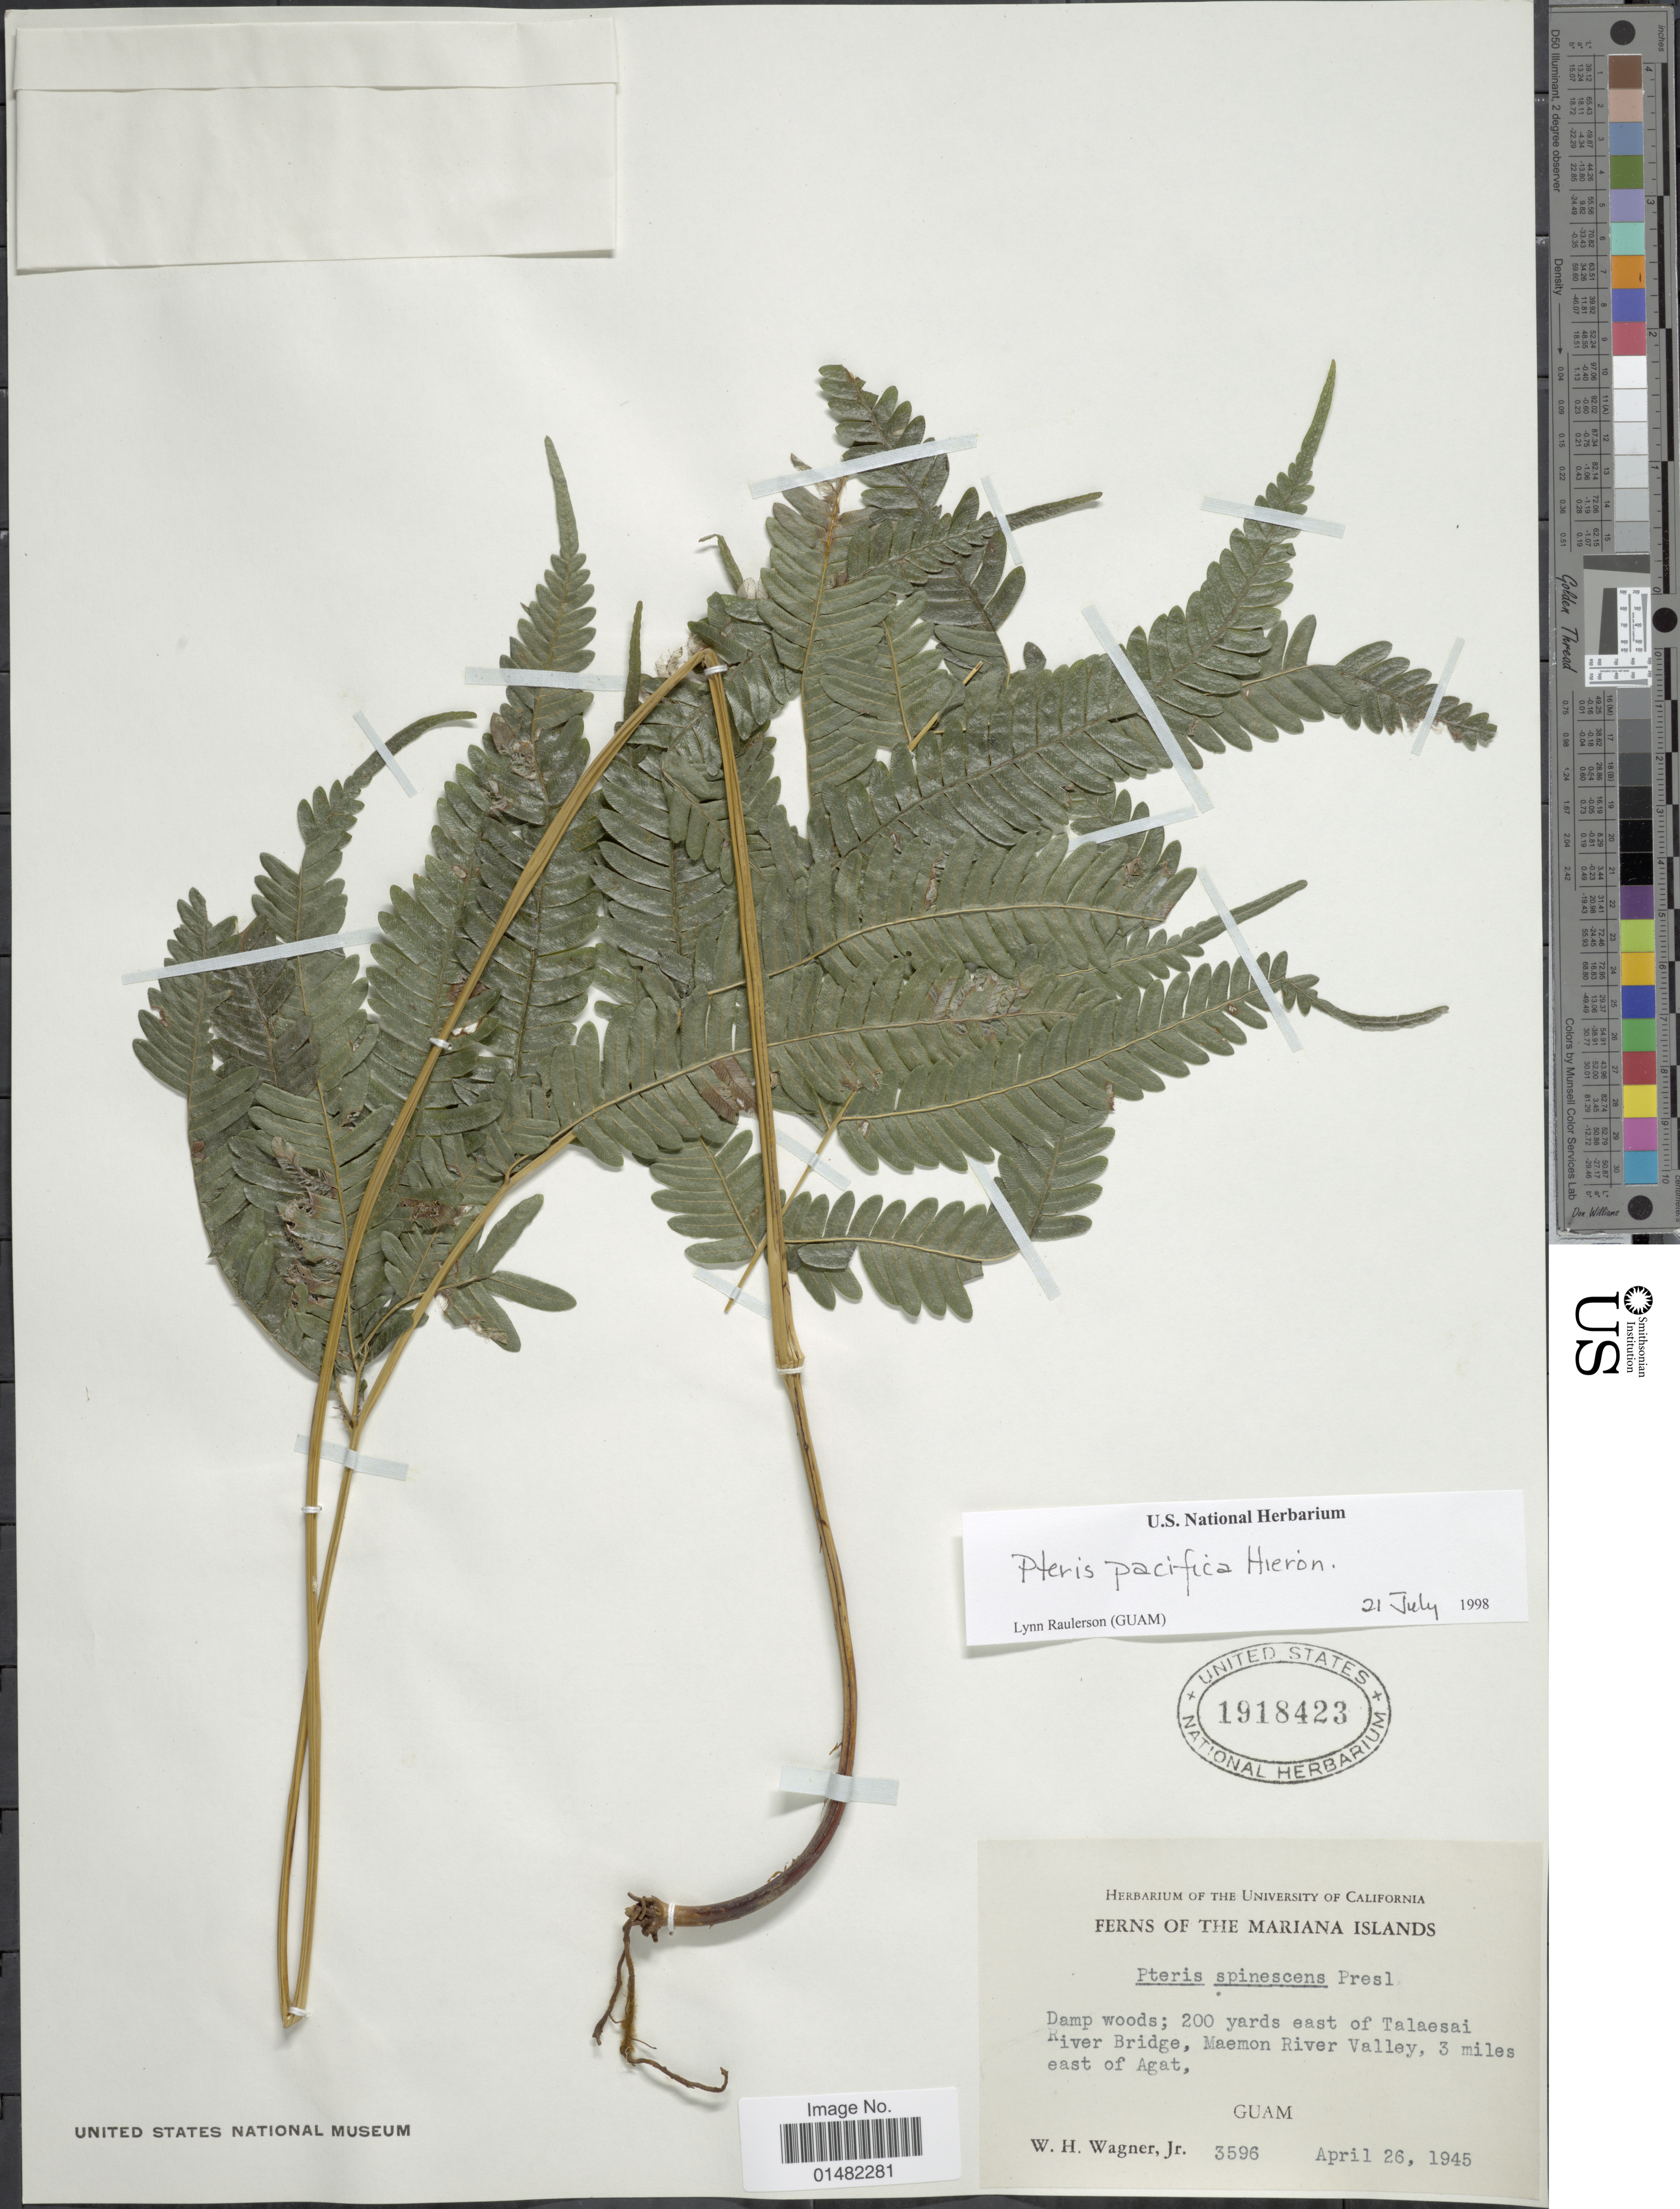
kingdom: Plantae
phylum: Tracheophyta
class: Polypodiopsida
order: Polypodiales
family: Pteridaceae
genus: Pteris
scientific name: Pteris pacifica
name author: Hieron.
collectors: W. H. Wagner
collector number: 3596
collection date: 1945-04-26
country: Guam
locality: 200 yards east of Talaesai River Bridge, Maemon River Valley, 3 miles east of Agat, The Mariana Islands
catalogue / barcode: US 1918423